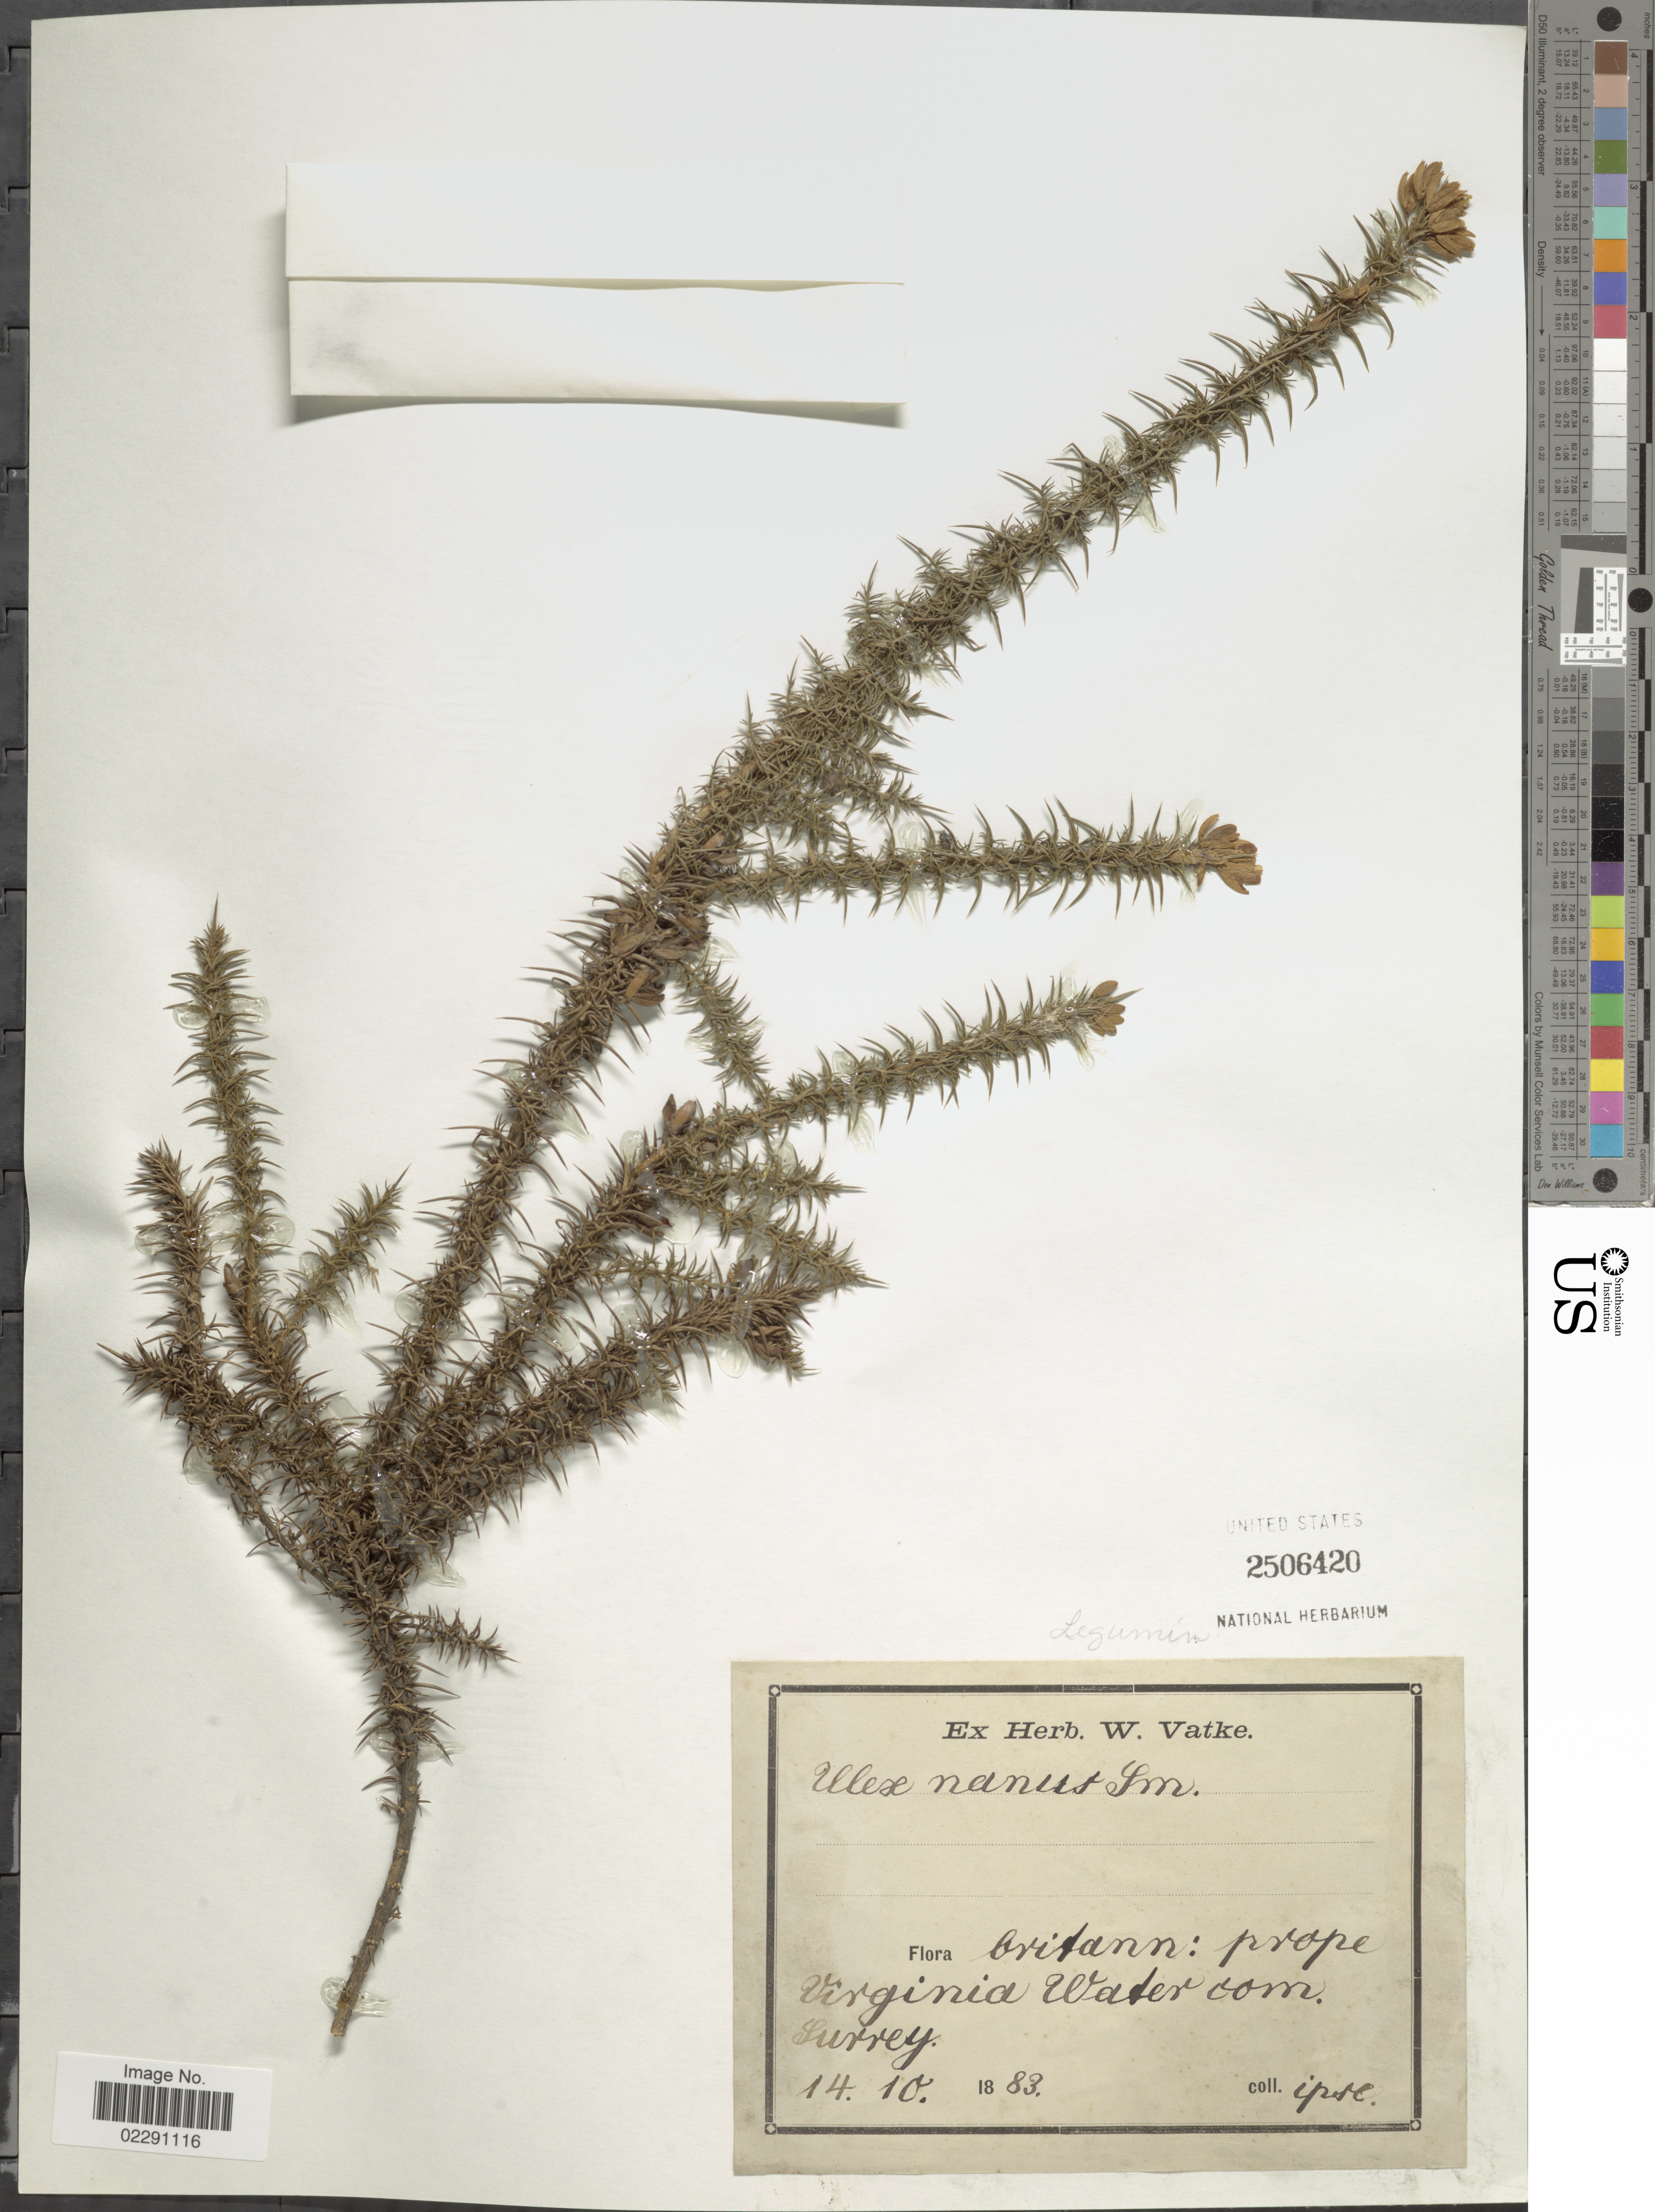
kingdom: Plantae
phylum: Tracheophyta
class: Magnoliopsida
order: Fabales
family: Fabaceae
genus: Ulex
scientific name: Ulex nanus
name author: Symons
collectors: W. Vatke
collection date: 1883-10-14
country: United Kingdom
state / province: England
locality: Britann, prope Virginia Water com. Surrey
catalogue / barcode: US 2506420